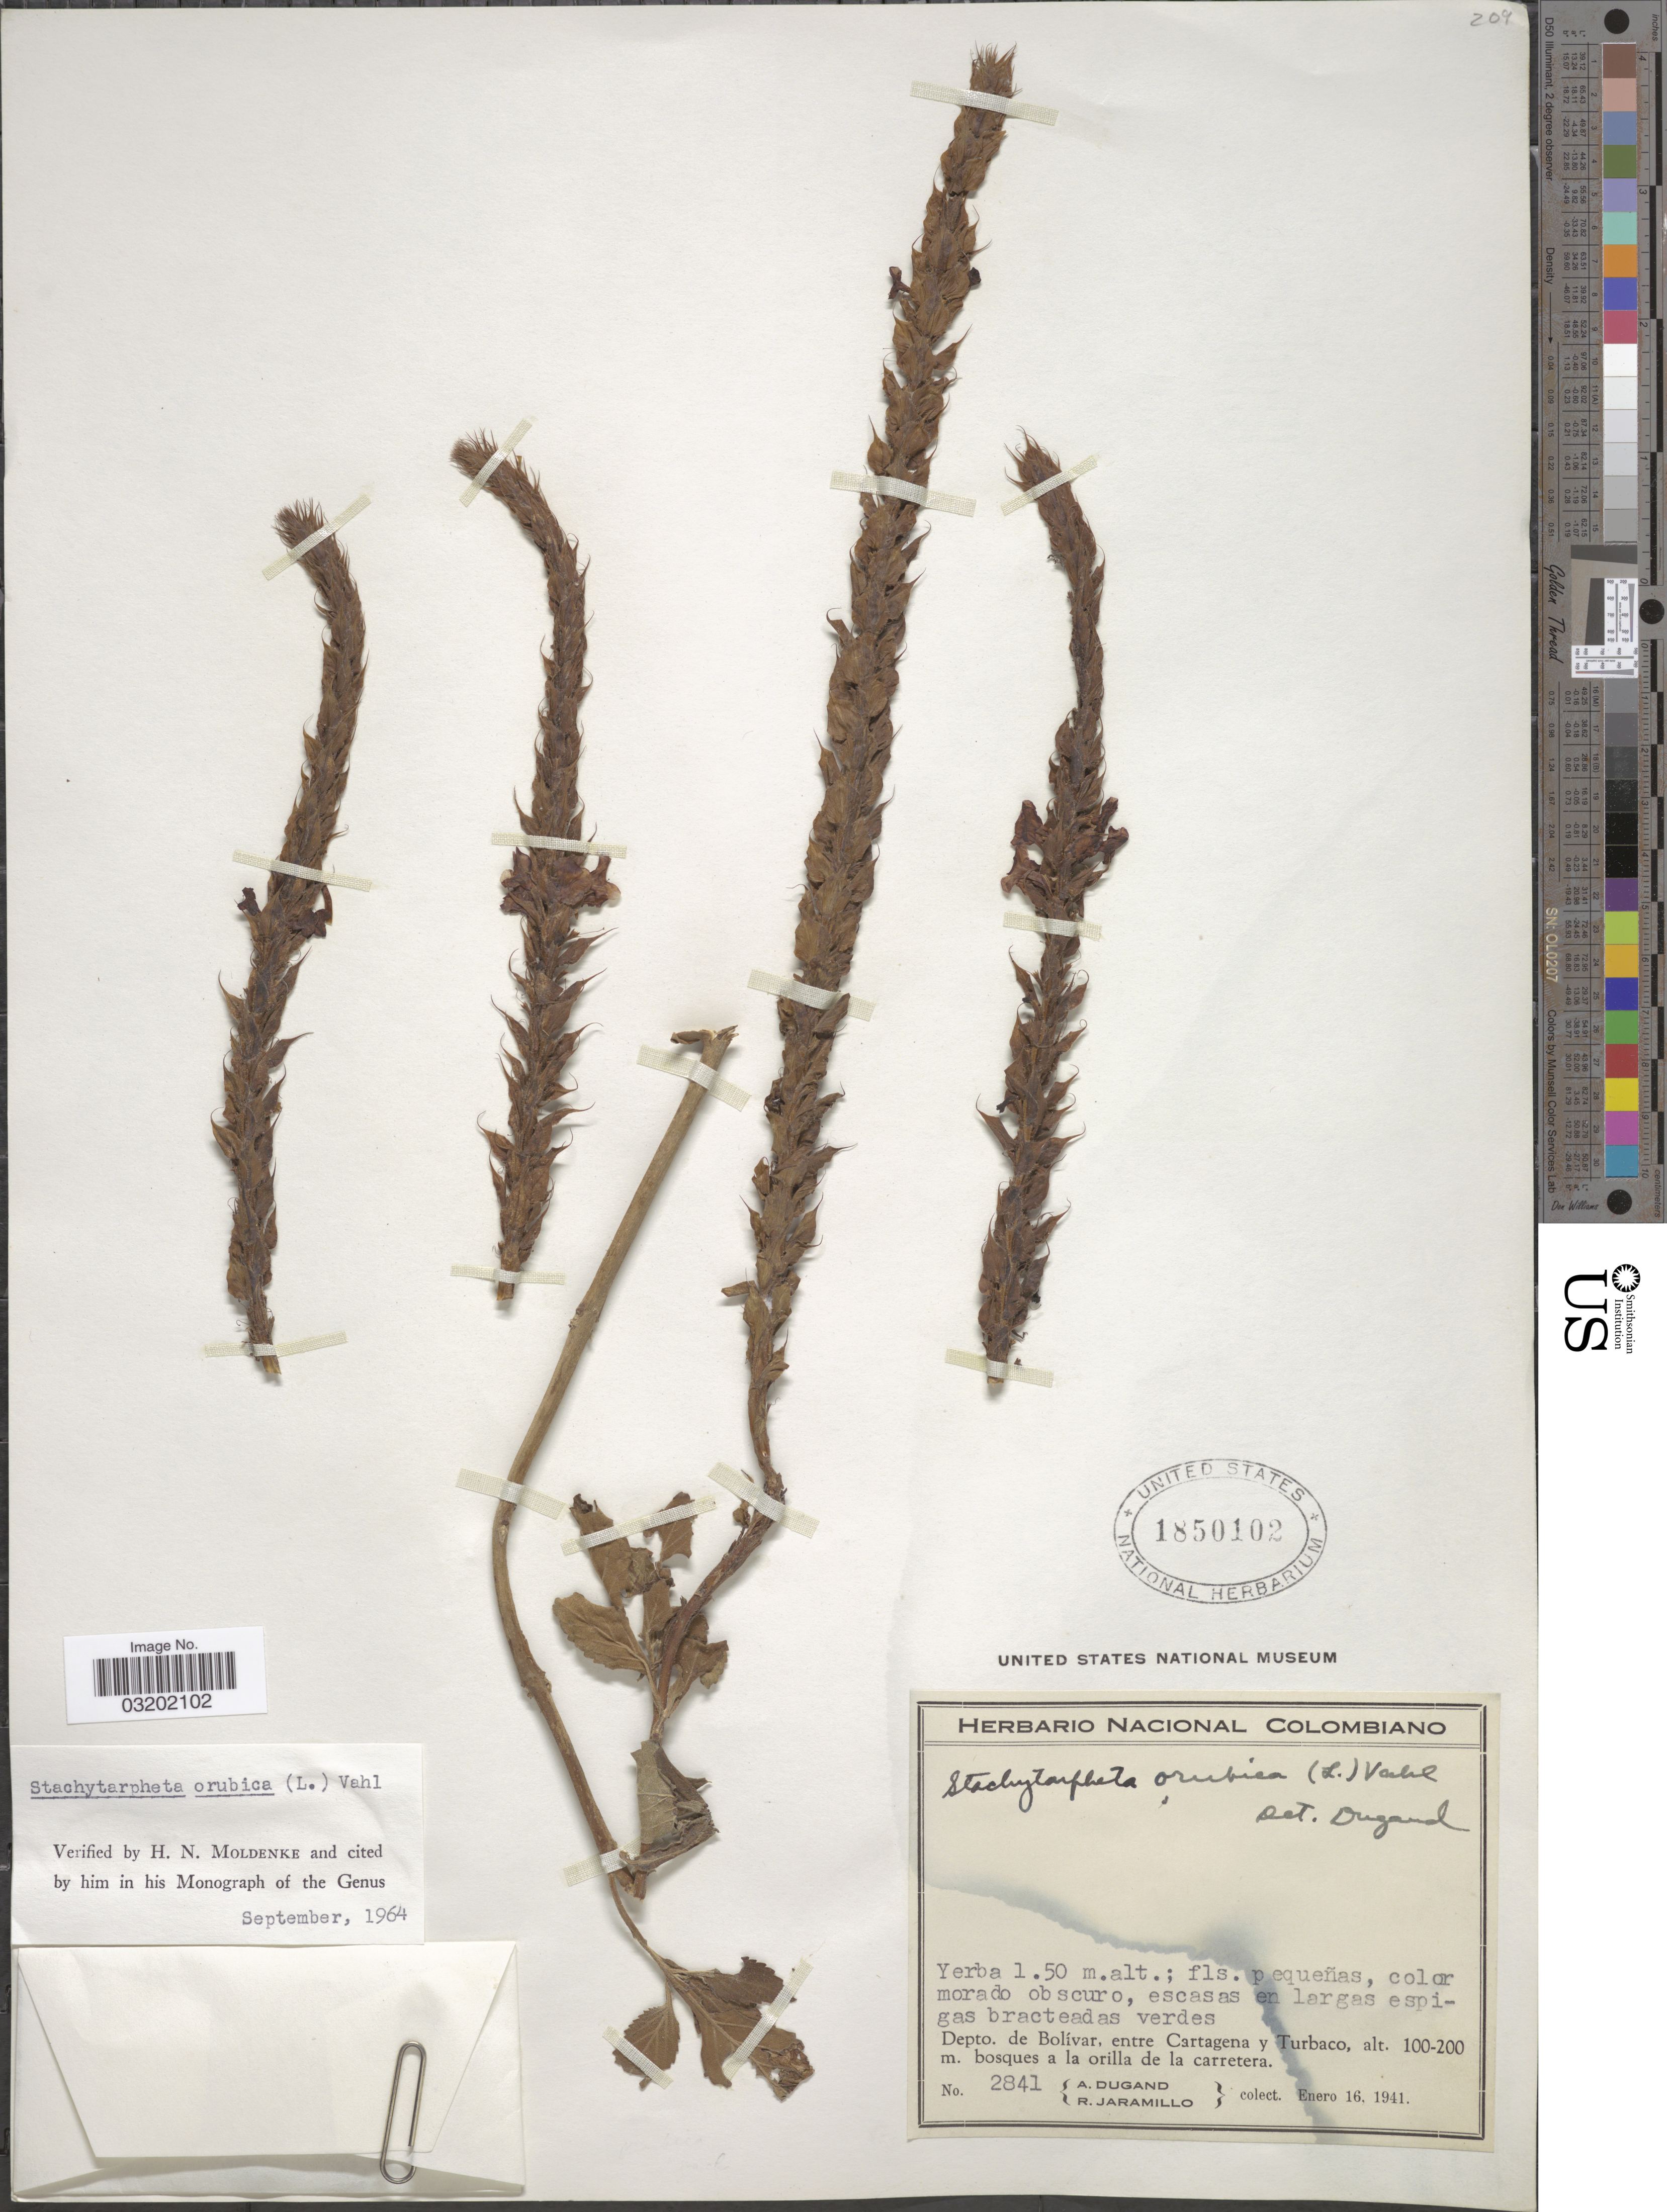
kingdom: Plantae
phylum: Tracheophyta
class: Magnoliopsida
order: Lamiales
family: Verbenaceae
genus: Stachytarpheta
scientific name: Stachytarpheta orubica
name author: (L.) Vahl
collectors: A. Dugand & R. Jaramillo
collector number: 2841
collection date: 1941-01-16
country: Colombia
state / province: Bolívar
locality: Depto. de Bolívar, entre Cartagena y Turbaco.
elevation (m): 100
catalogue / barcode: US 1850102